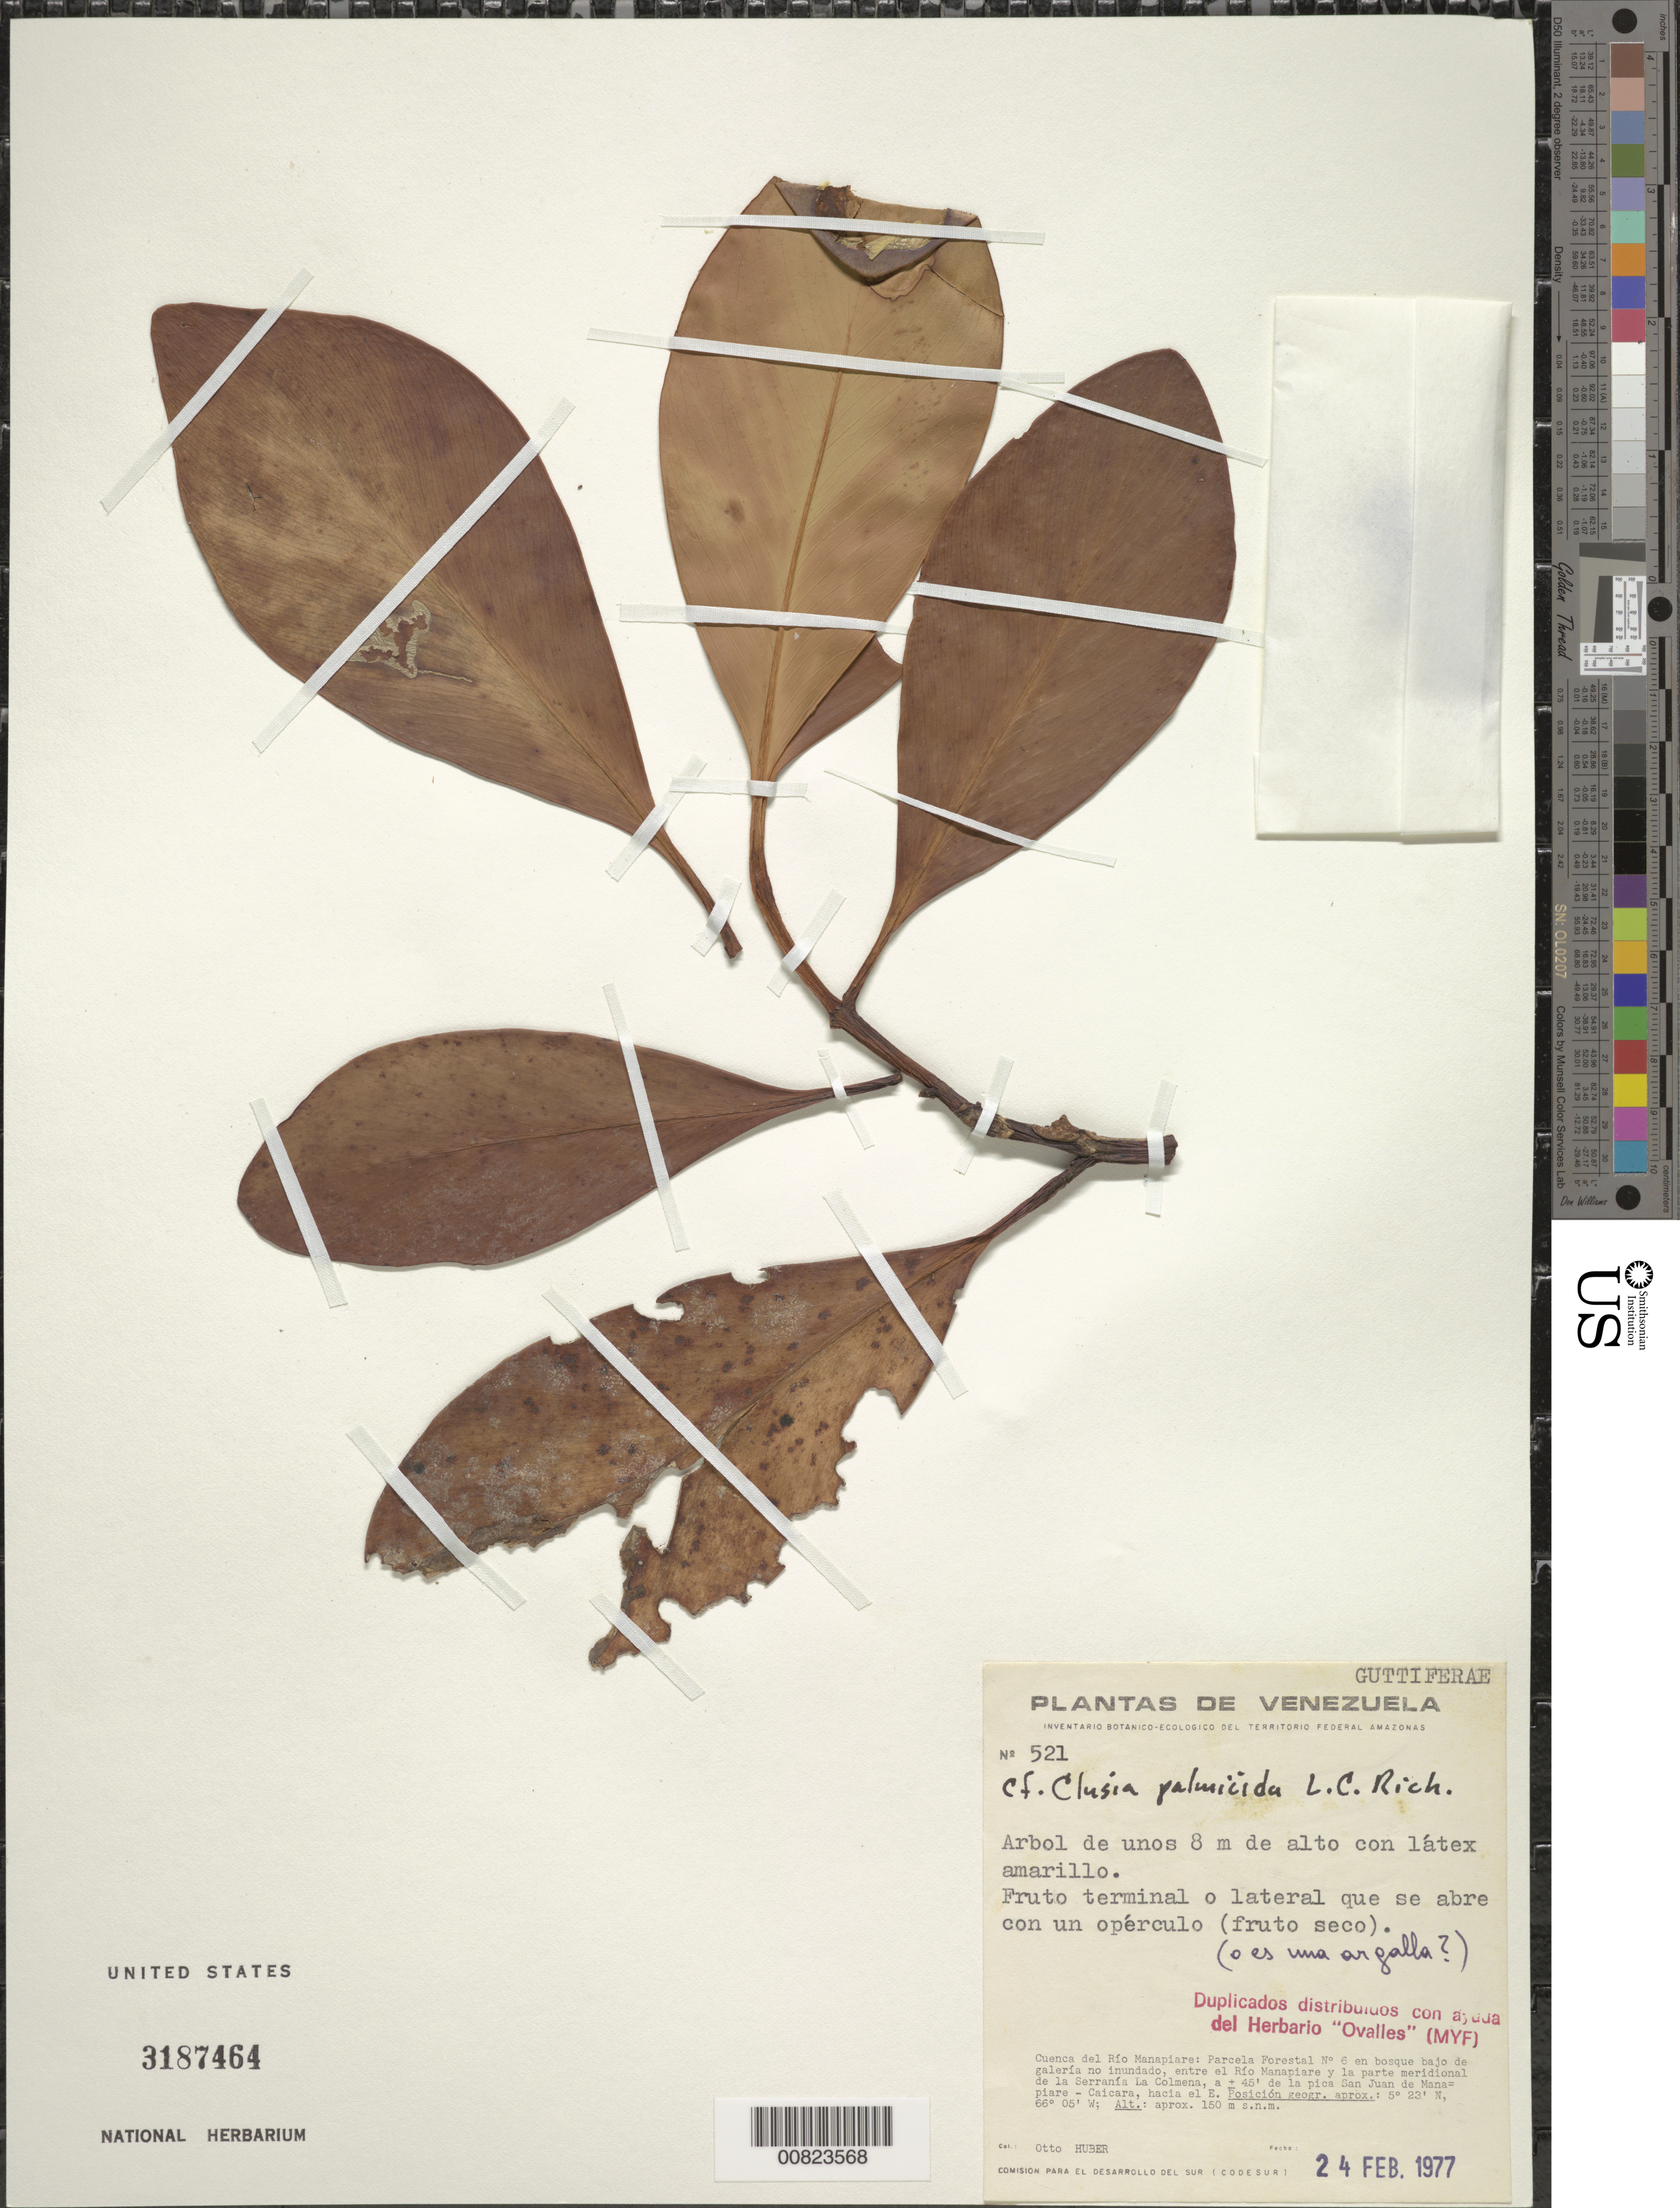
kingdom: Plantae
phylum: Tracheophyta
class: Magnoliopsida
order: Malpighiales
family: Clusiaceae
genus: Clusia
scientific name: Clusia palmicida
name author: Rich.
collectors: O. Huber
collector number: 521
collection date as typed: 24-Feb-77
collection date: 1977-02-24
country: Venezuela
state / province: Amazonas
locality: Río Manapiare, Parcela Forestal No. 6, entre Río Manapiare y S part de Serrania la Colmena, San Juan de Manapiare-Caicara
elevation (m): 150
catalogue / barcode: US 3187464